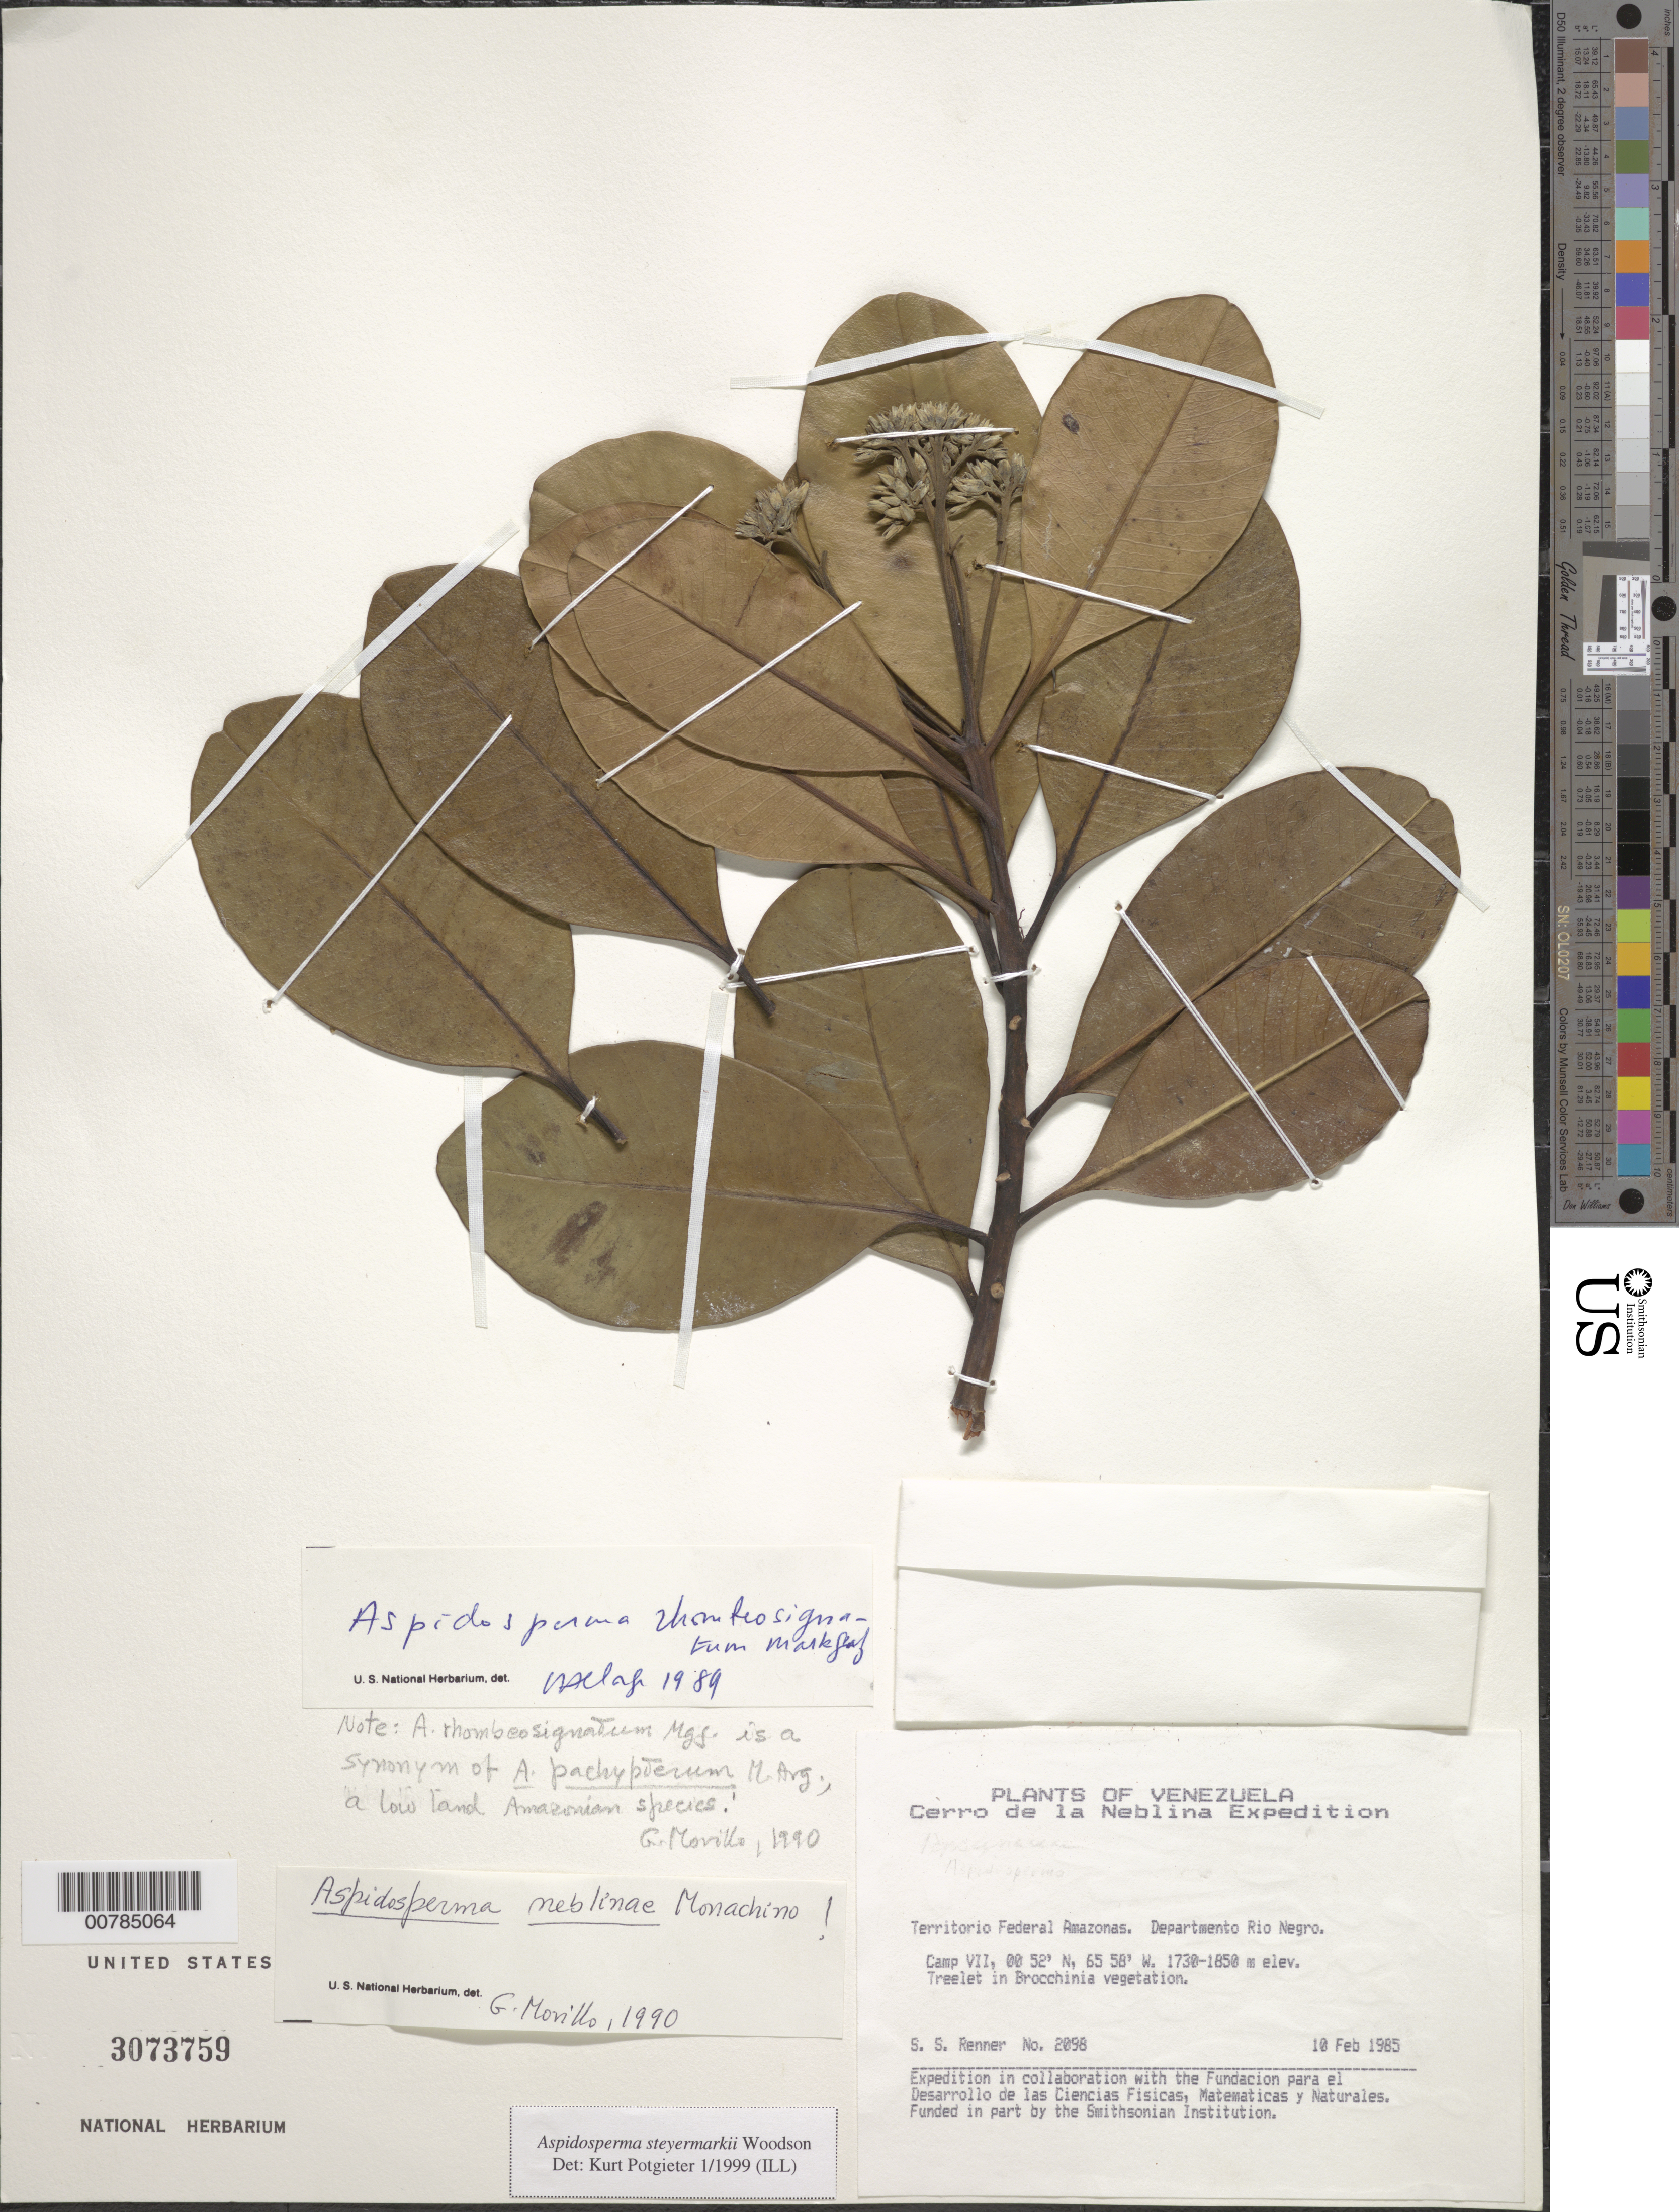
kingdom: Plantae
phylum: Tracheophyta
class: Magnoliopsida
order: Gentianales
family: Apocynaceae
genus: Aspidosperma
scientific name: Aspidosperma steyermarkii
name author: Woodson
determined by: Potgieter, K.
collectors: S. S. Renner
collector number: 2098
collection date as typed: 10-Feb-85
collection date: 1985-02-10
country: Venezuela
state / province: Amazonas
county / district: Río Negro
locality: Cerro de la Neblina, Camp VII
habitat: Brocchinia vegetation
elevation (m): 1730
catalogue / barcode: US 3073759